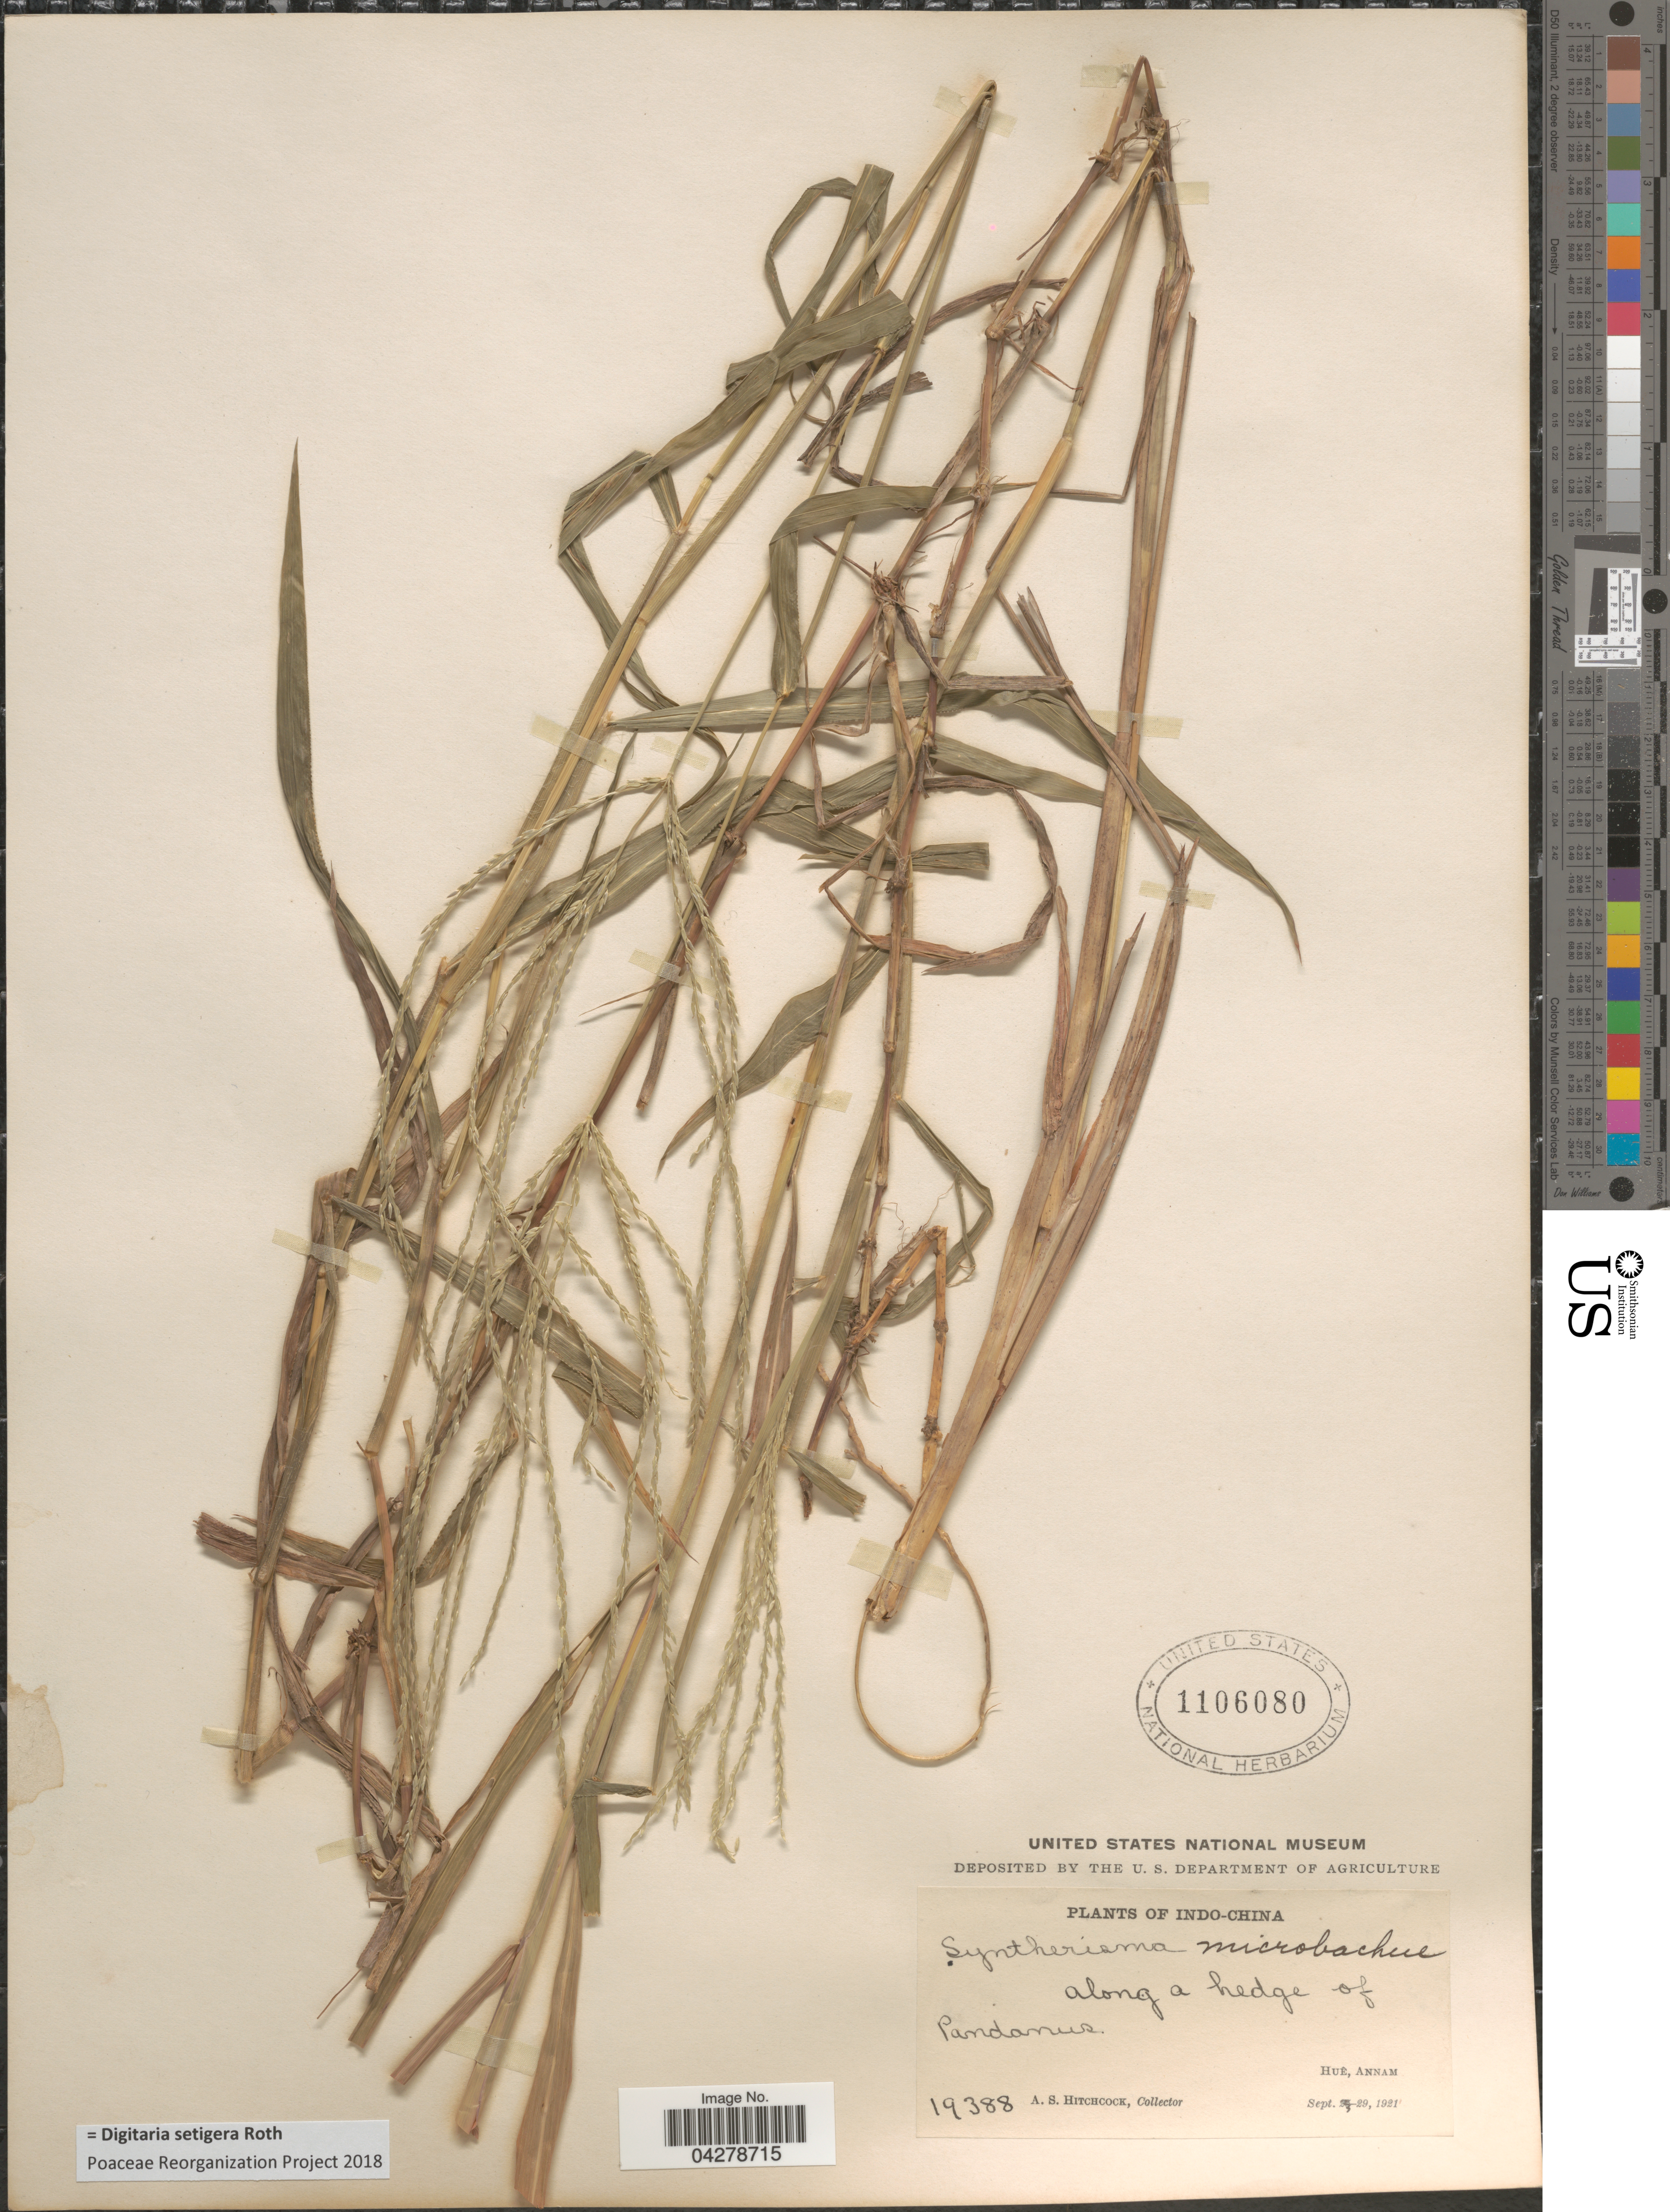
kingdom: Plantae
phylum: Tracheophyta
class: Liliopsida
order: Poales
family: Poaceae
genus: Digitaria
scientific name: Digitaria setigera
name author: Roth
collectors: A. S. Hitchcock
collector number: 19388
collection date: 1921-09-29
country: Vietnam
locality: Along hedge of Pandanus. Hue, Annam.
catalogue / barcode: US 1106080